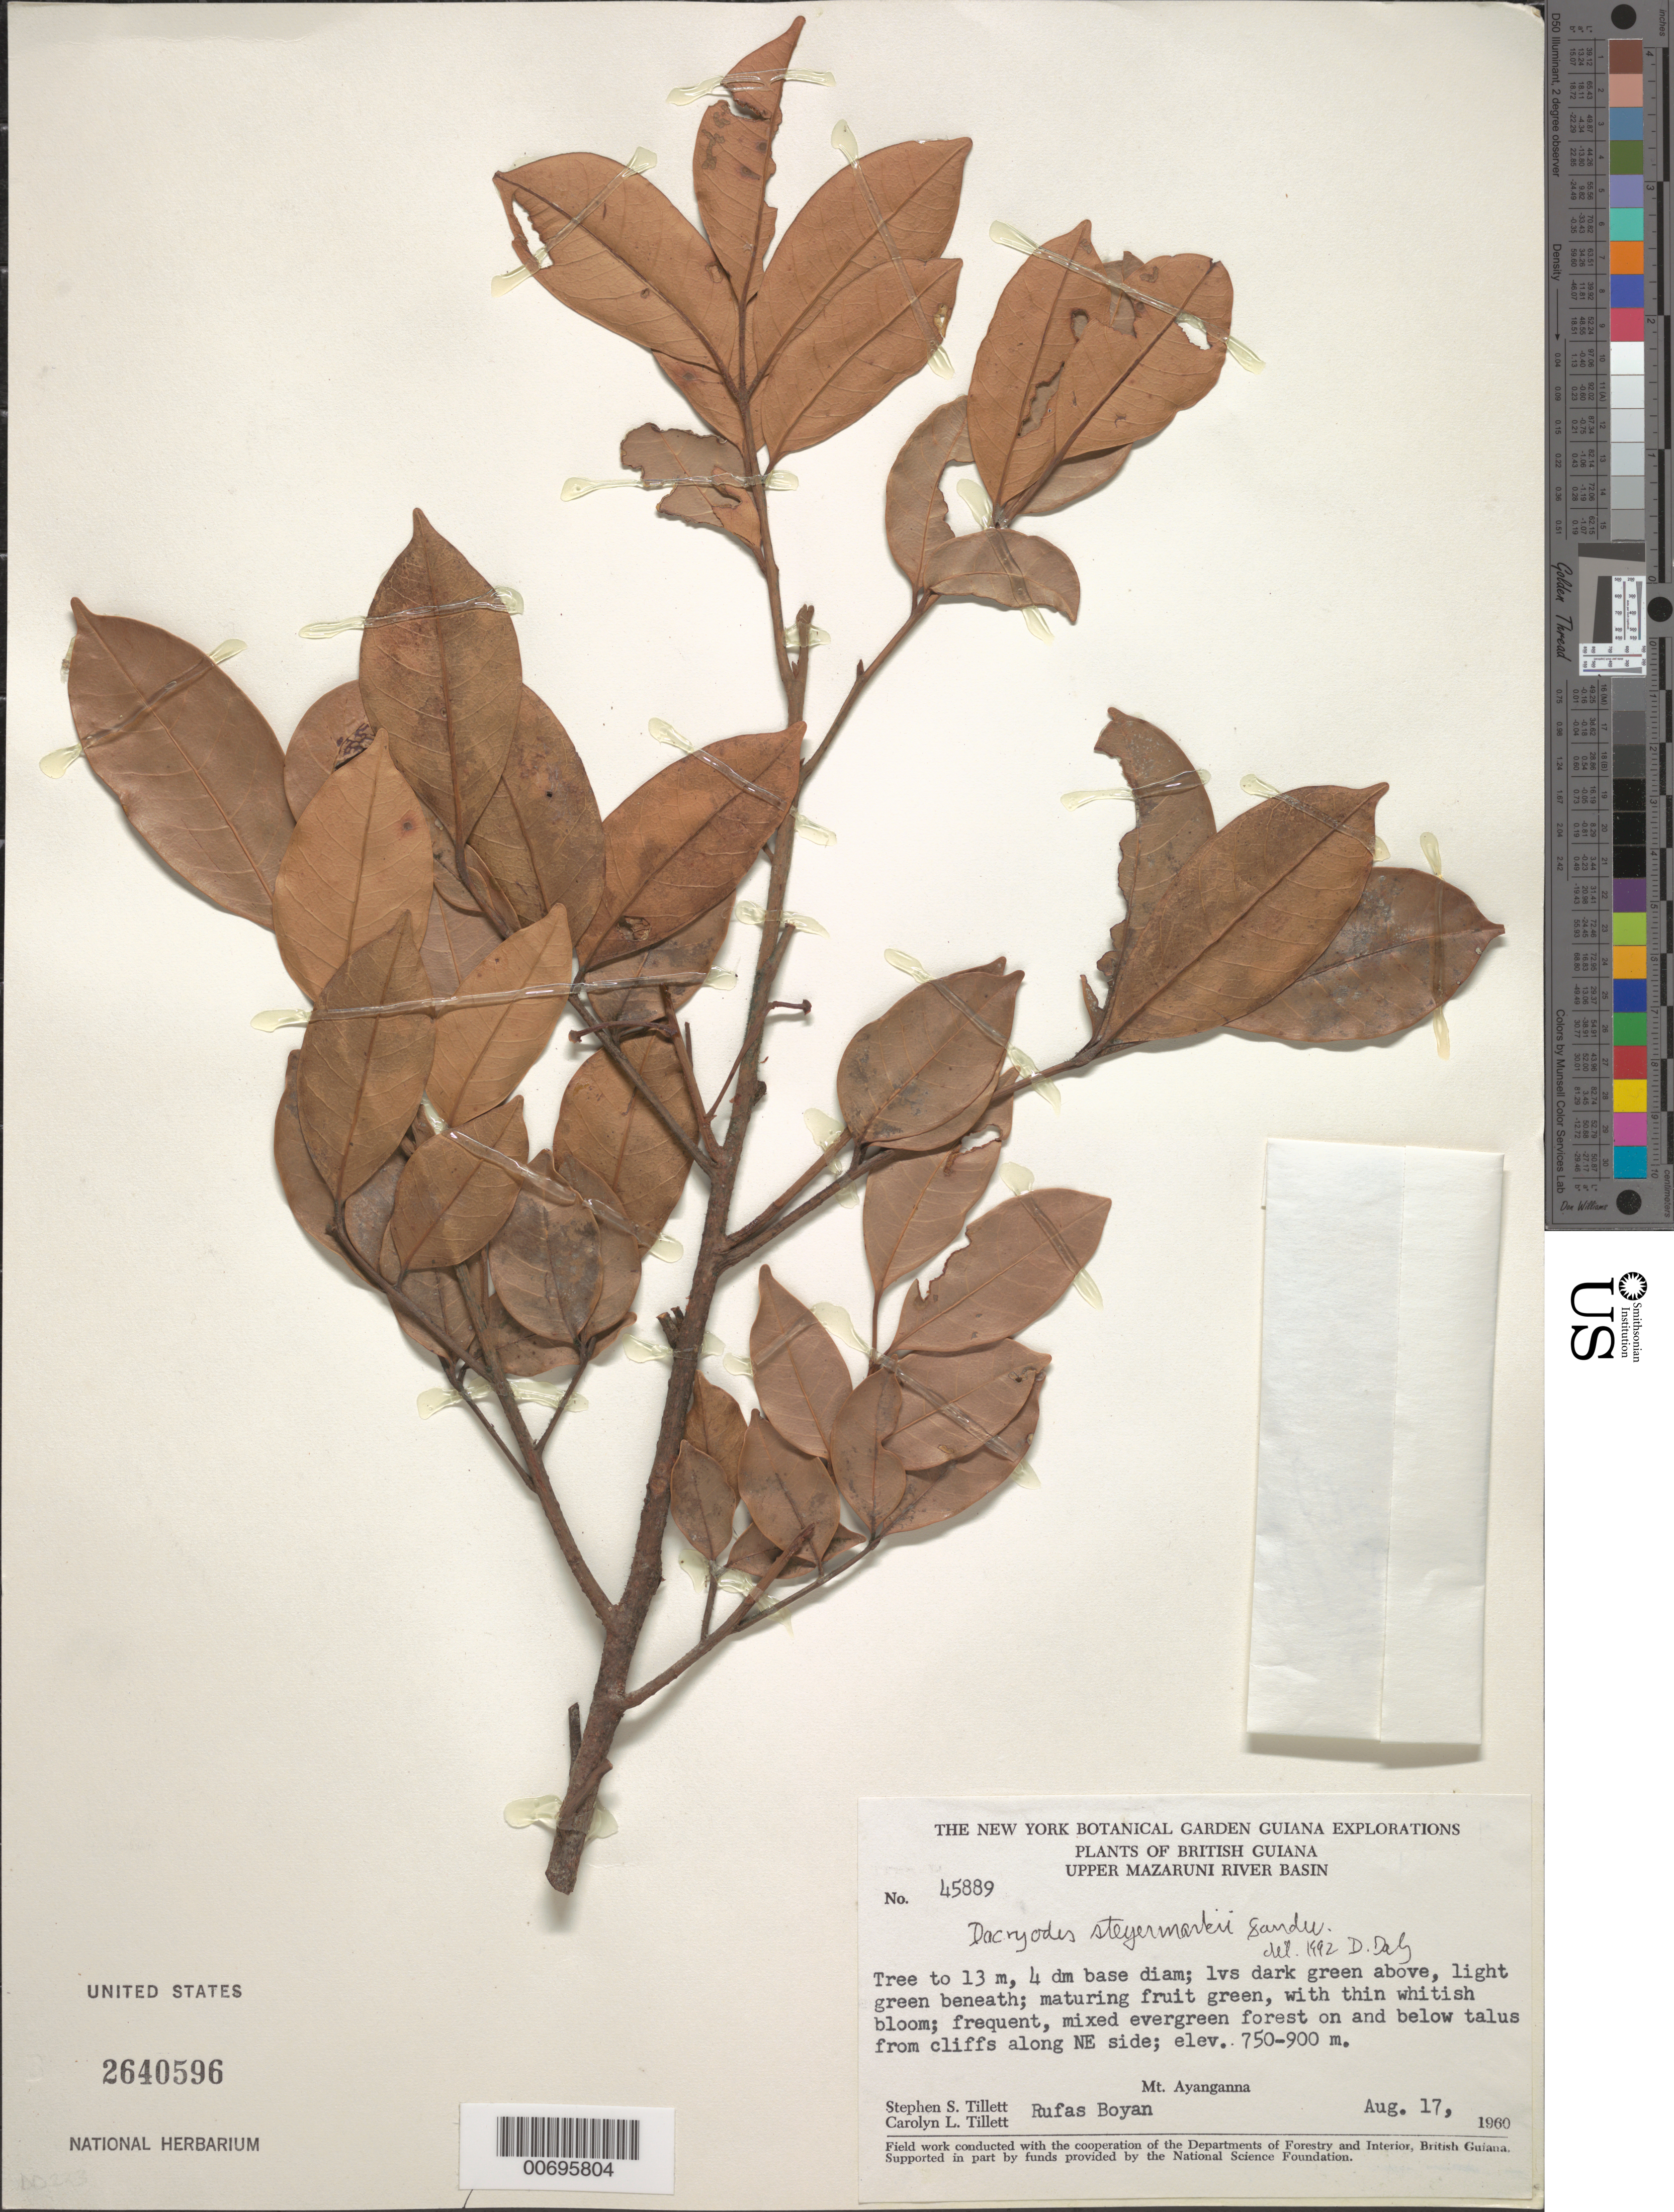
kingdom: Plantae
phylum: Tracheophyta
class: Magnoliopsida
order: Sapindales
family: Burseraceae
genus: Dacryodes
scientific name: Dacryodes steyermarkii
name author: Sandwith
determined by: Daly, D. C.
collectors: S. S. Tillett, C. L. Tillett & R. Boyan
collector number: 45889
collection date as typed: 17-Aug-60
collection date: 1960-08-17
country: Guyana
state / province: Cuyuni-Mazaruni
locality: Mt. Ayanganna, NE side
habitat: Mixed evergreen forest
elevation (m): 750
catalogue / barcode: US 2640596